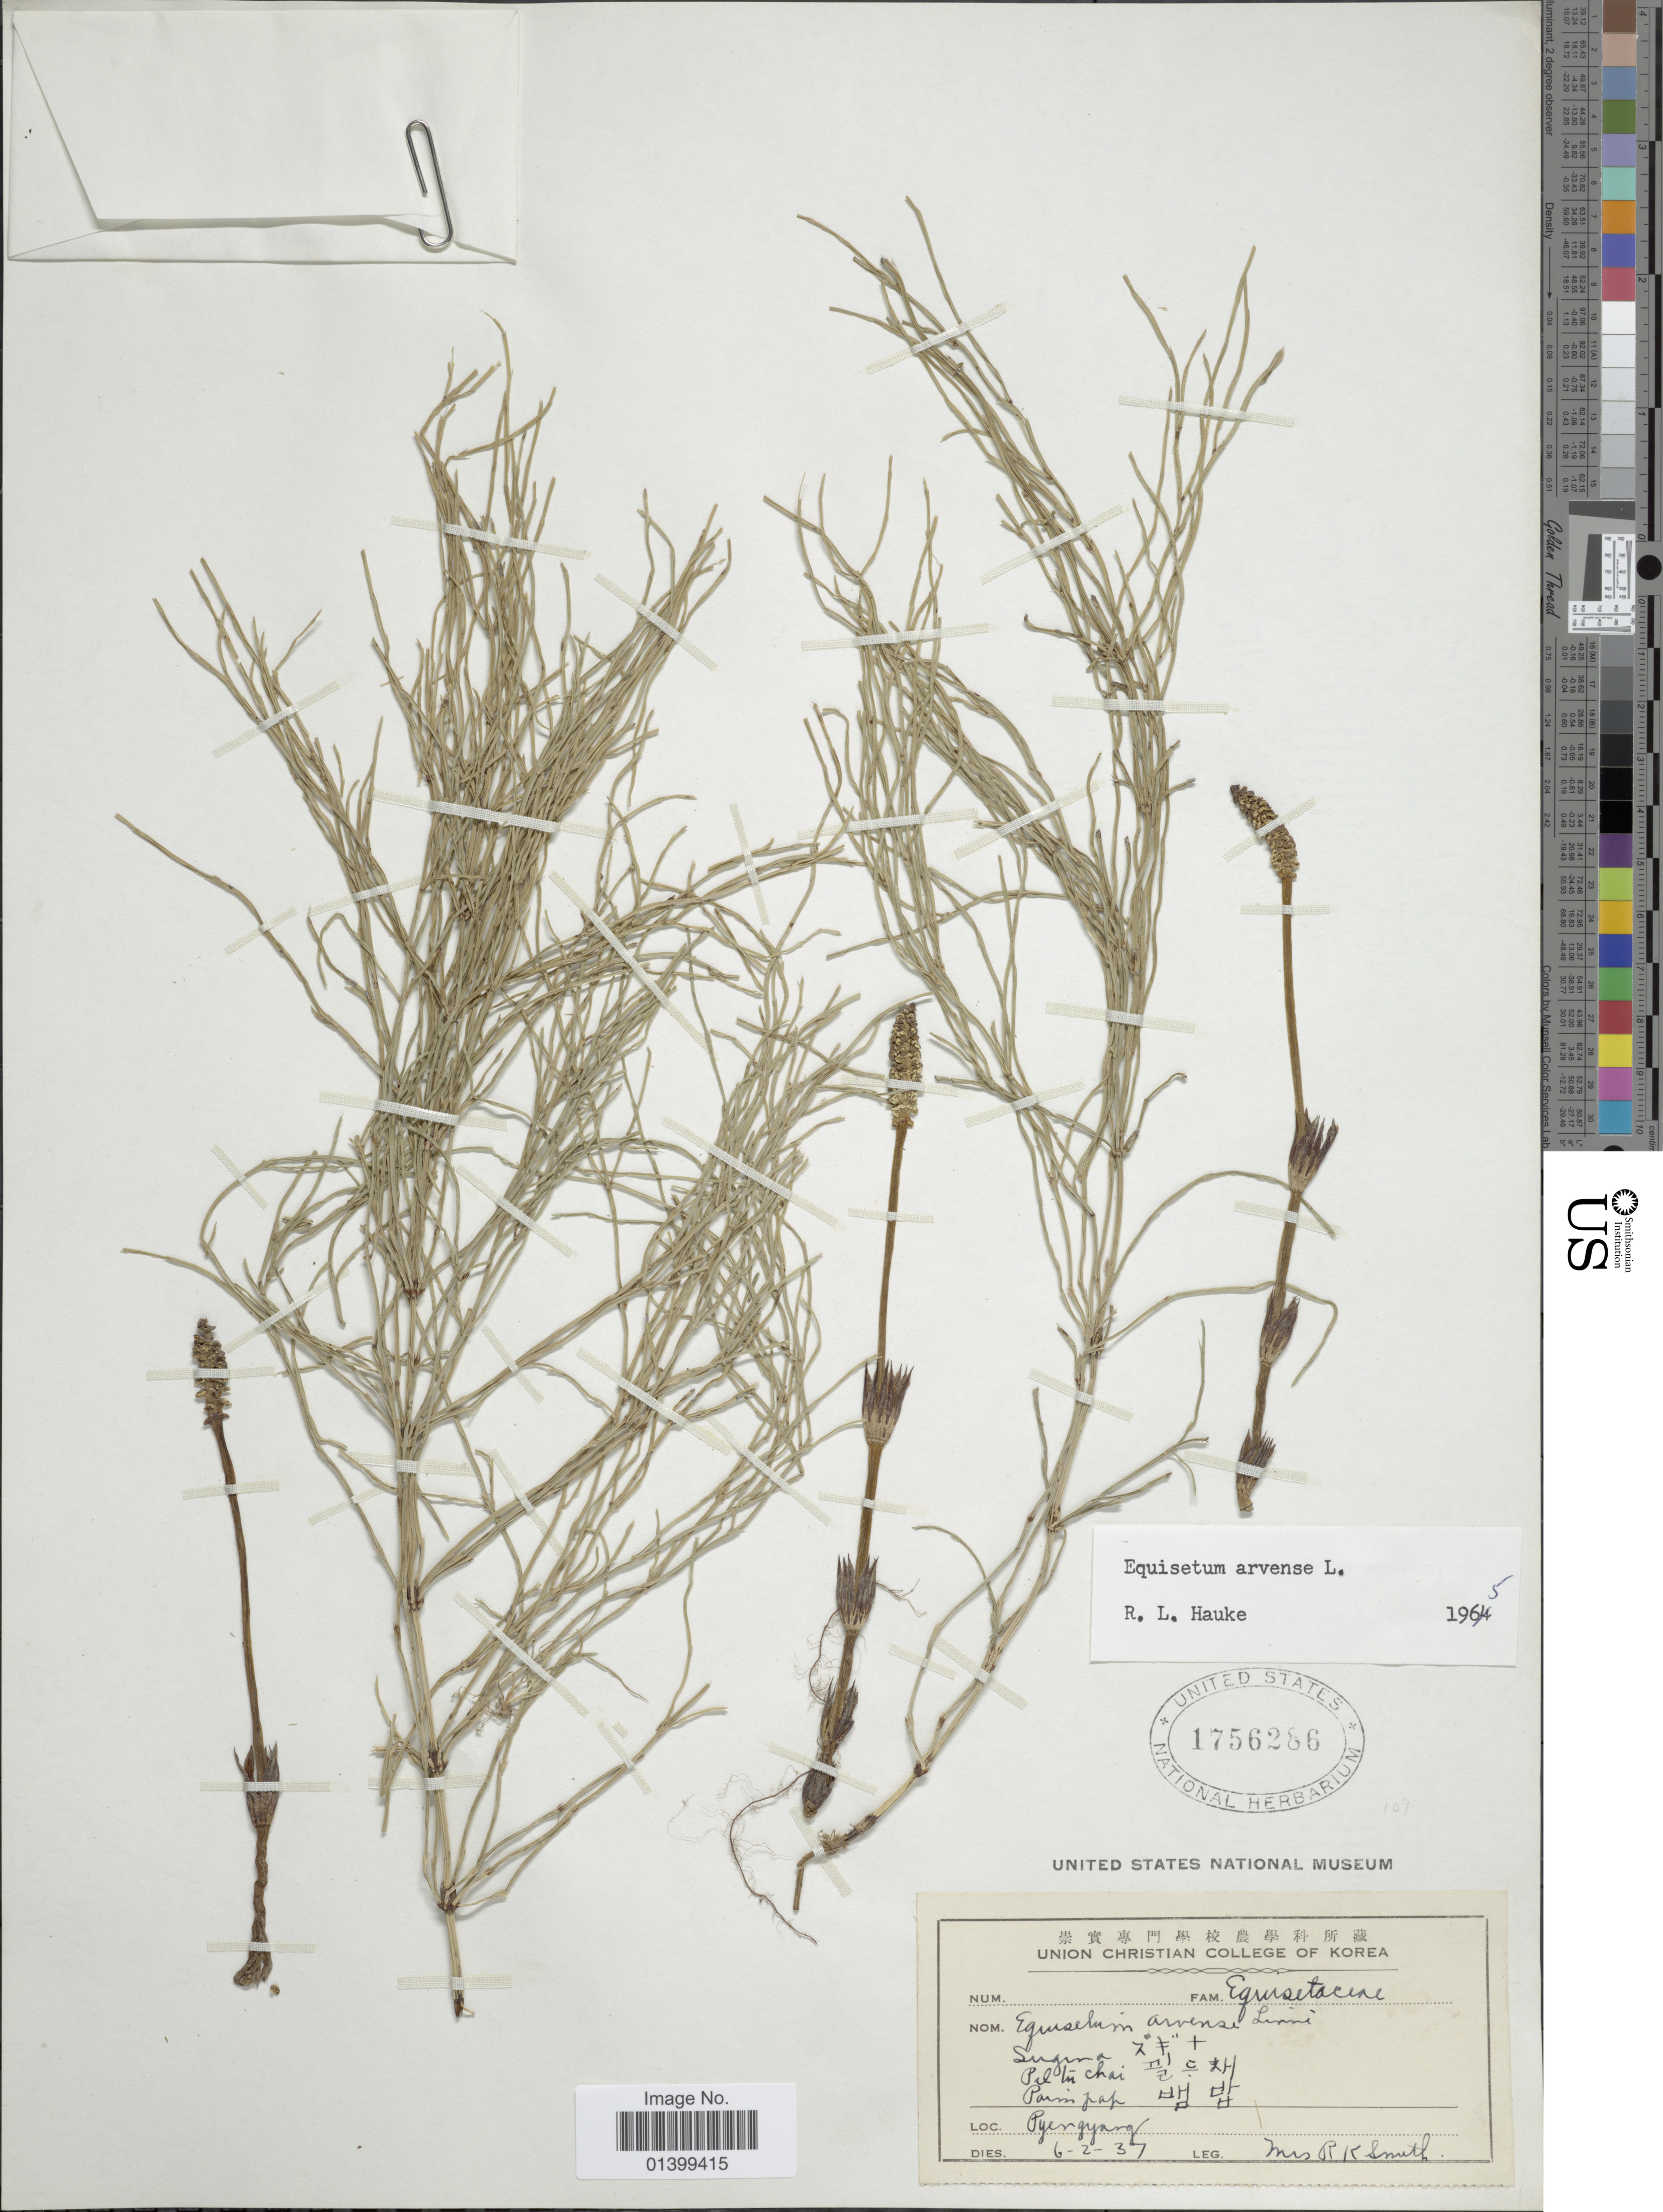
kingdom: Plantae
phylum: Tracheophyta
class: Polypodiopsida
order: Equisetales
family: Equisetaceae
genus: Equisetum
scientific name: Equisetum arvense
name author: L.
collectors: Mrs. R. K. Smith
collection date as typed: Transcribed d/m/y: 6/2/37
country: North Korea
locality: Sugina X, Piltu chai X, Paim pap X, Pyergyang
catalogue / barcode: US 1756286